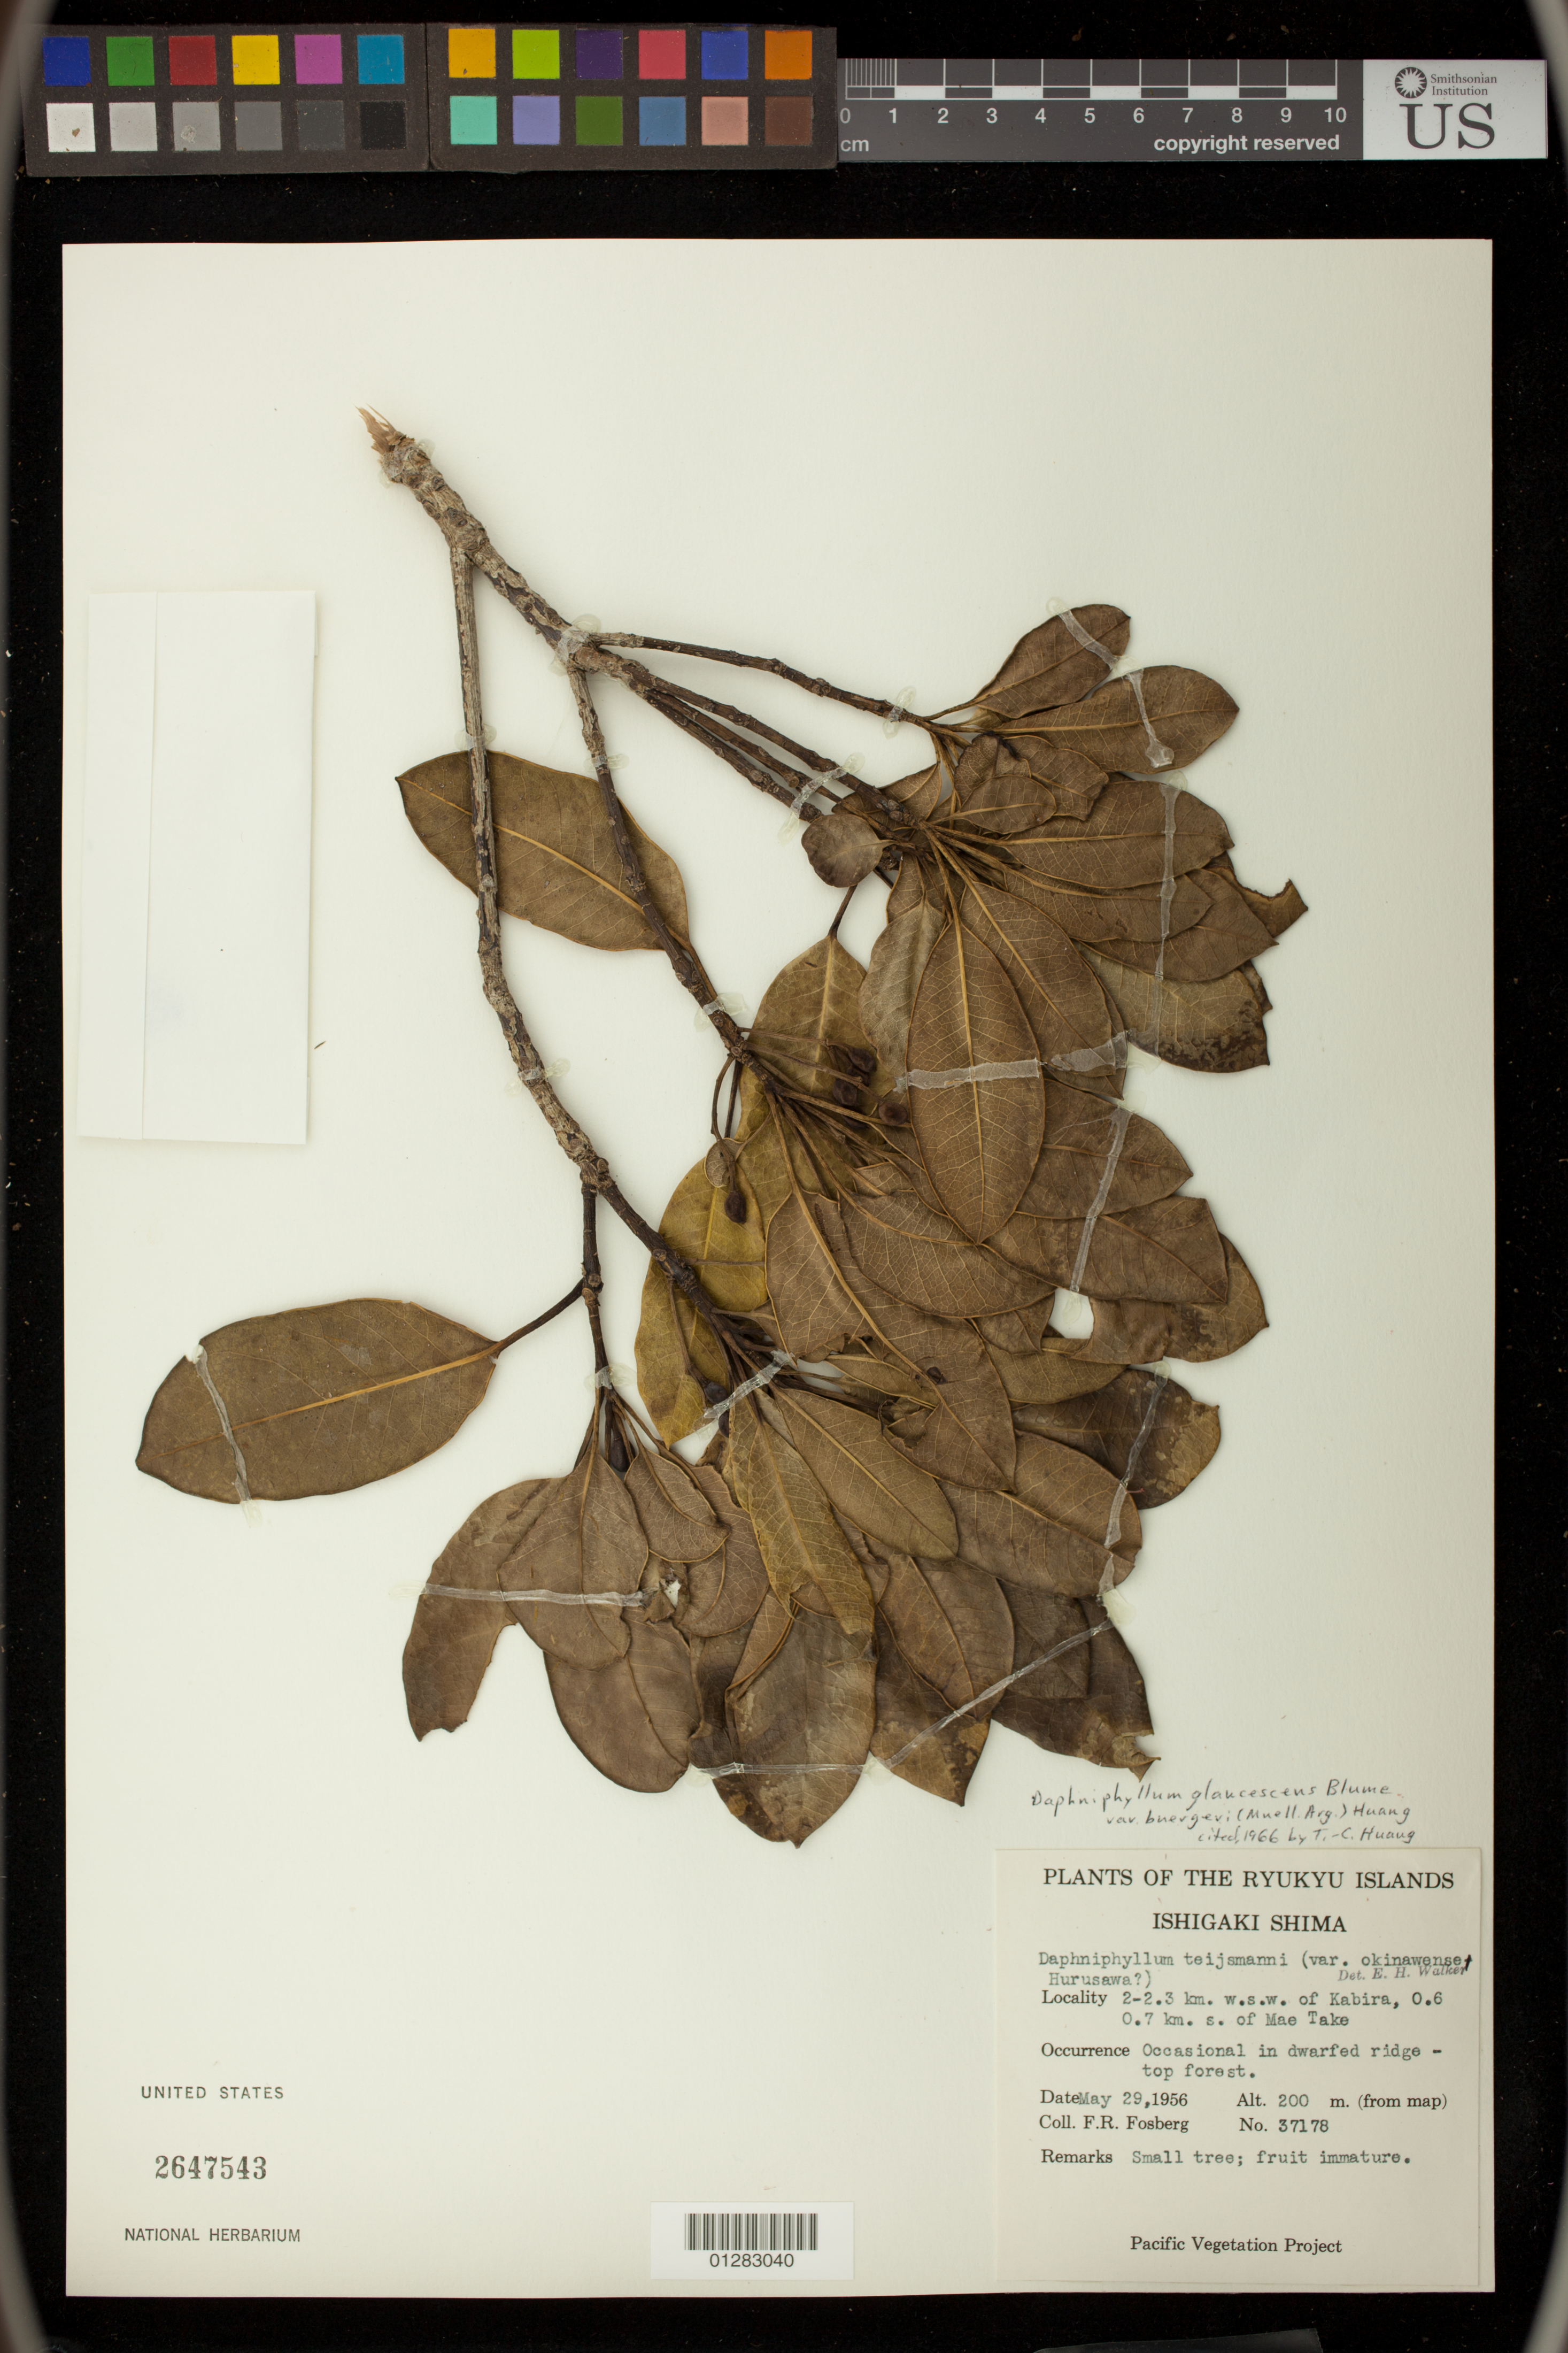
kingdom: Plantae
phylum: Tracheophyta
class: Magnoliopsida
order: Saxifragales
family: Daphniphyllaceae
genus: Daphniphyllum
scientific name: Daphniphyllum glaucescens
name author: Blume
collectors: F. R. Fosberg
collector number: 37178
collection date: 1956-05-29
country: Japan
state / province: Okinawa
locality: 2-2.3 km W.S.W. of Kabira, 0.6-0.7 km S. of Mae Take, Ishigaki Shima, Ryukyu Islands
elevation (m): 61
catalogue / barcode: US 2647543